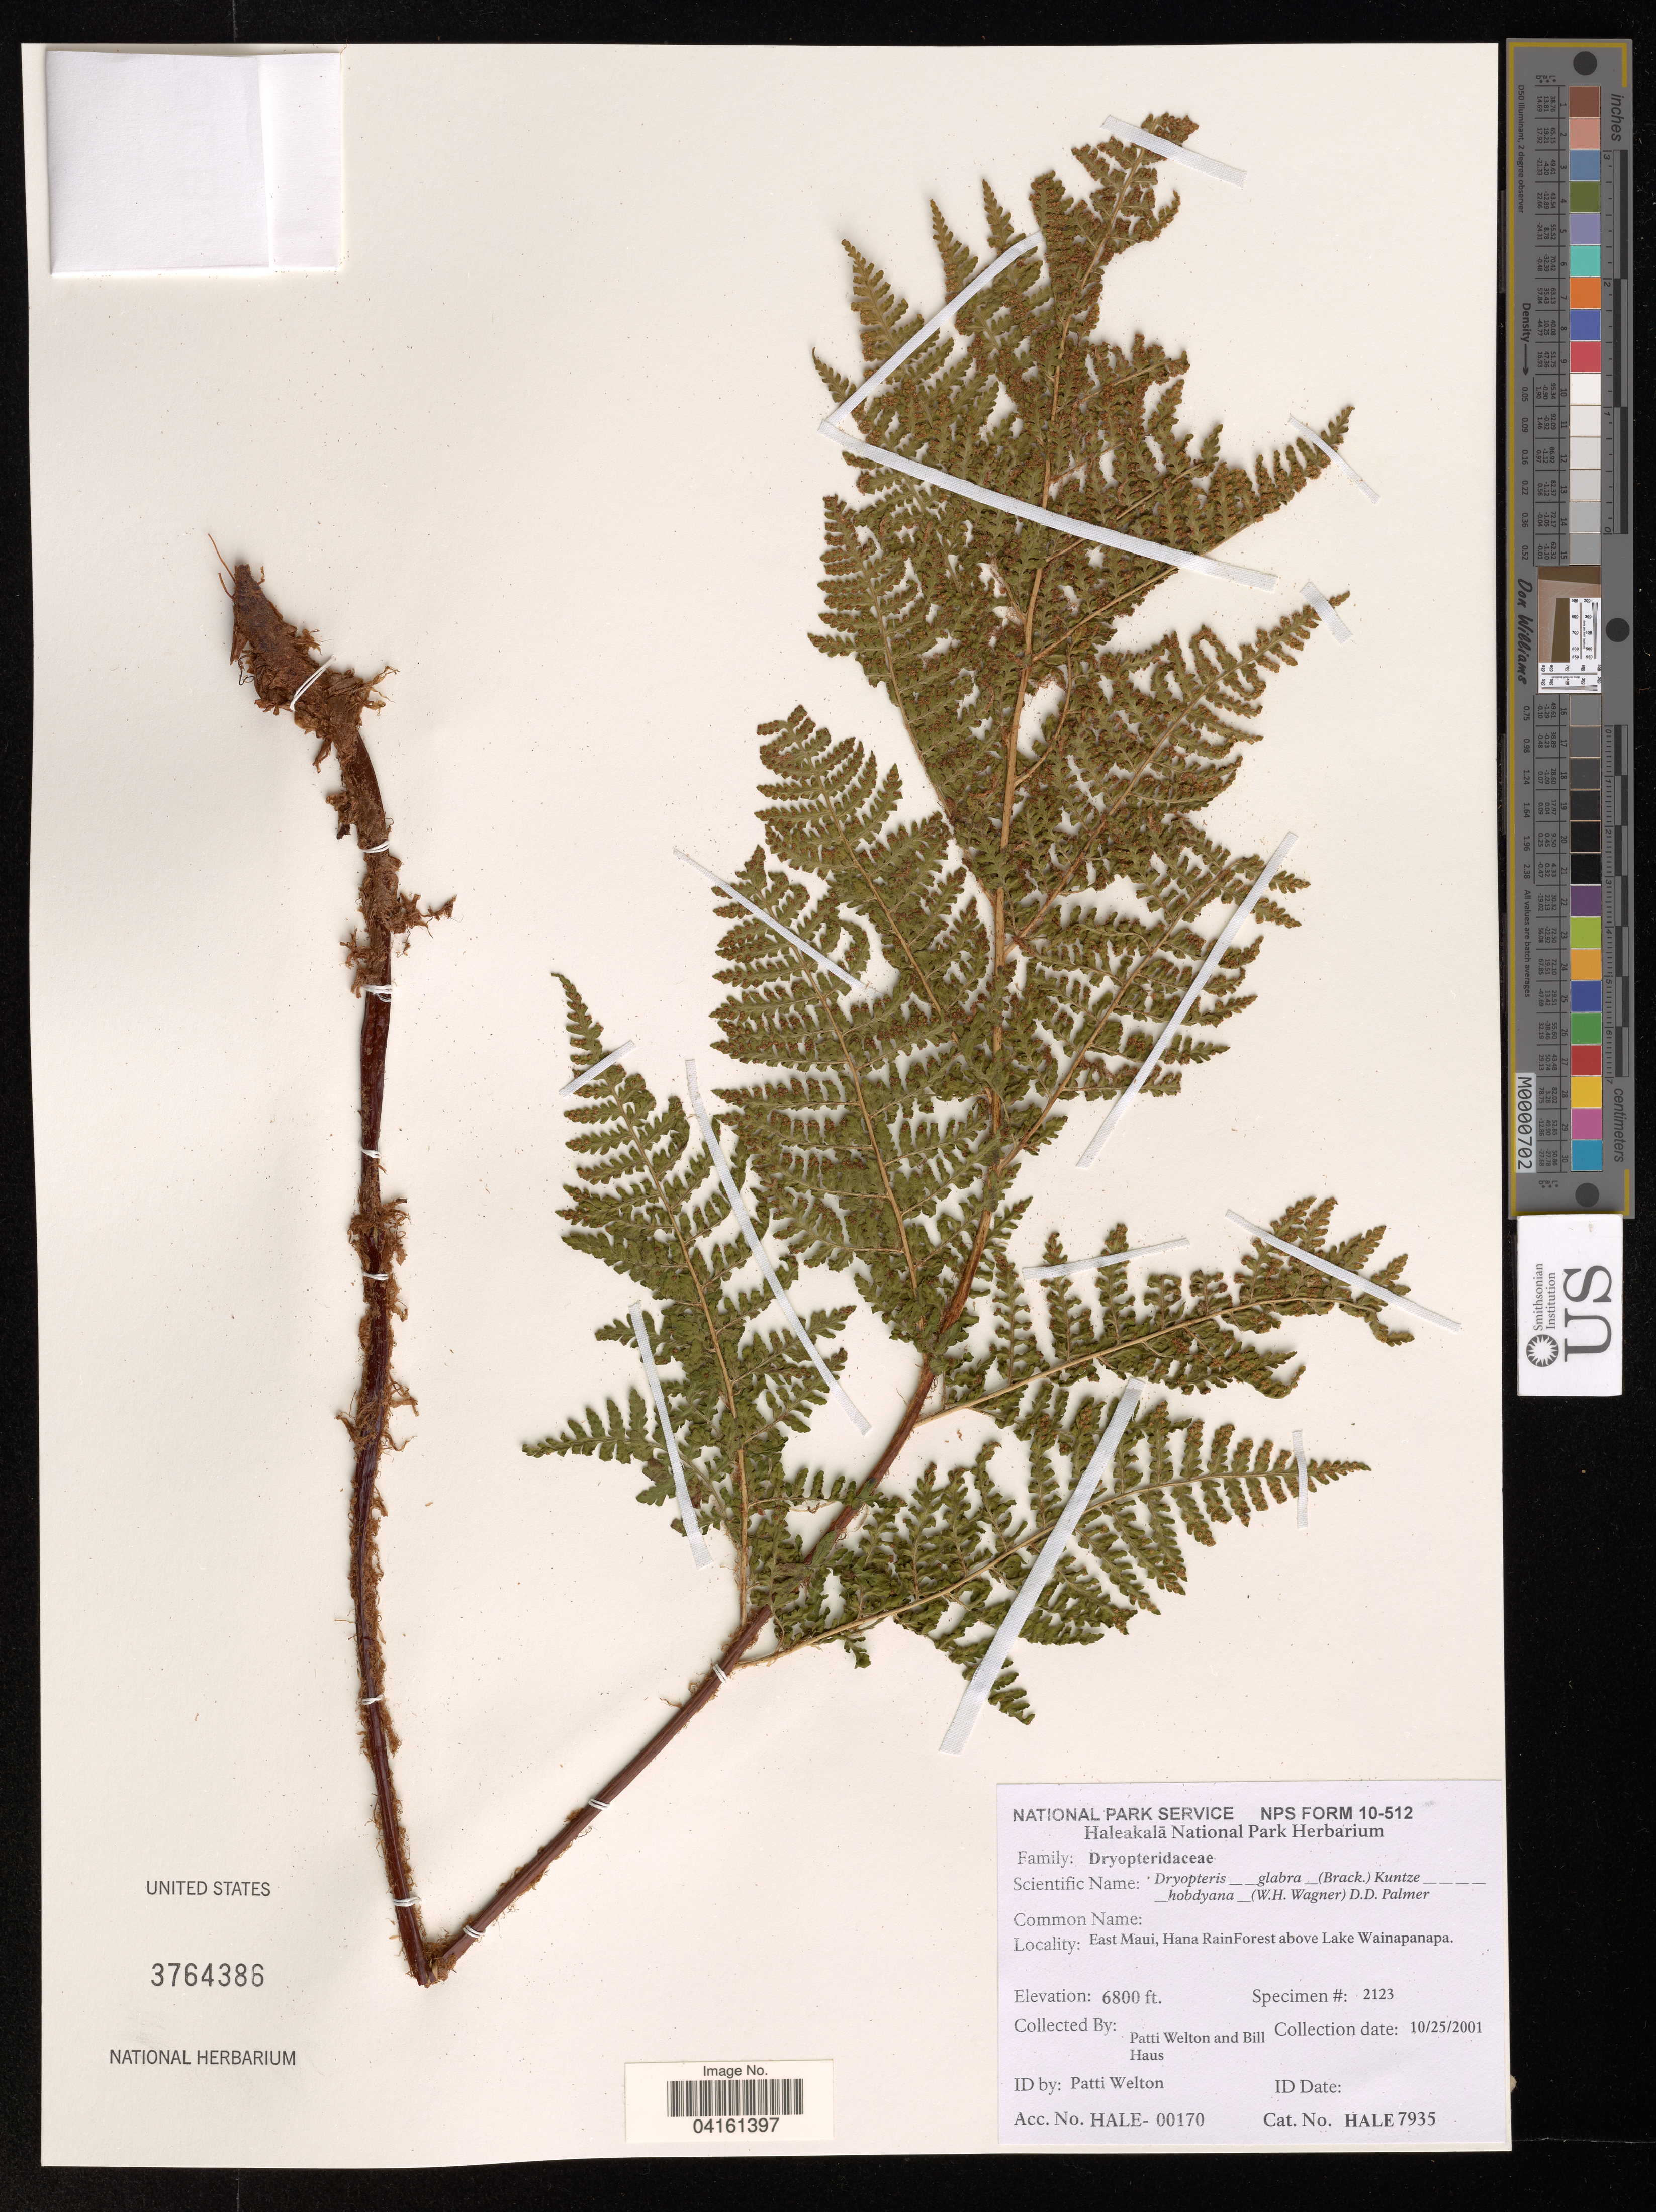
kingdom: Plantae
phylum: Tracheophyta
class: Polypodiopsida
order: Polypodiales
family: Dryopteridaceae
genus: Dryopteris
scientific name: Dryopteris glabra var. hobdyana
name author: (W.H. Wagner) D.D. Palmer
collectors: P. Welton & B. Haus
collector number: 2123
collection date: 2001-10-25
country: United States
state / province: Hawaii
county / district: Maui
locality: East Maui, Hana RainForest above Lake Wainapanapa.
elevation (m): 2073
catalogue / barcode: US 3764386